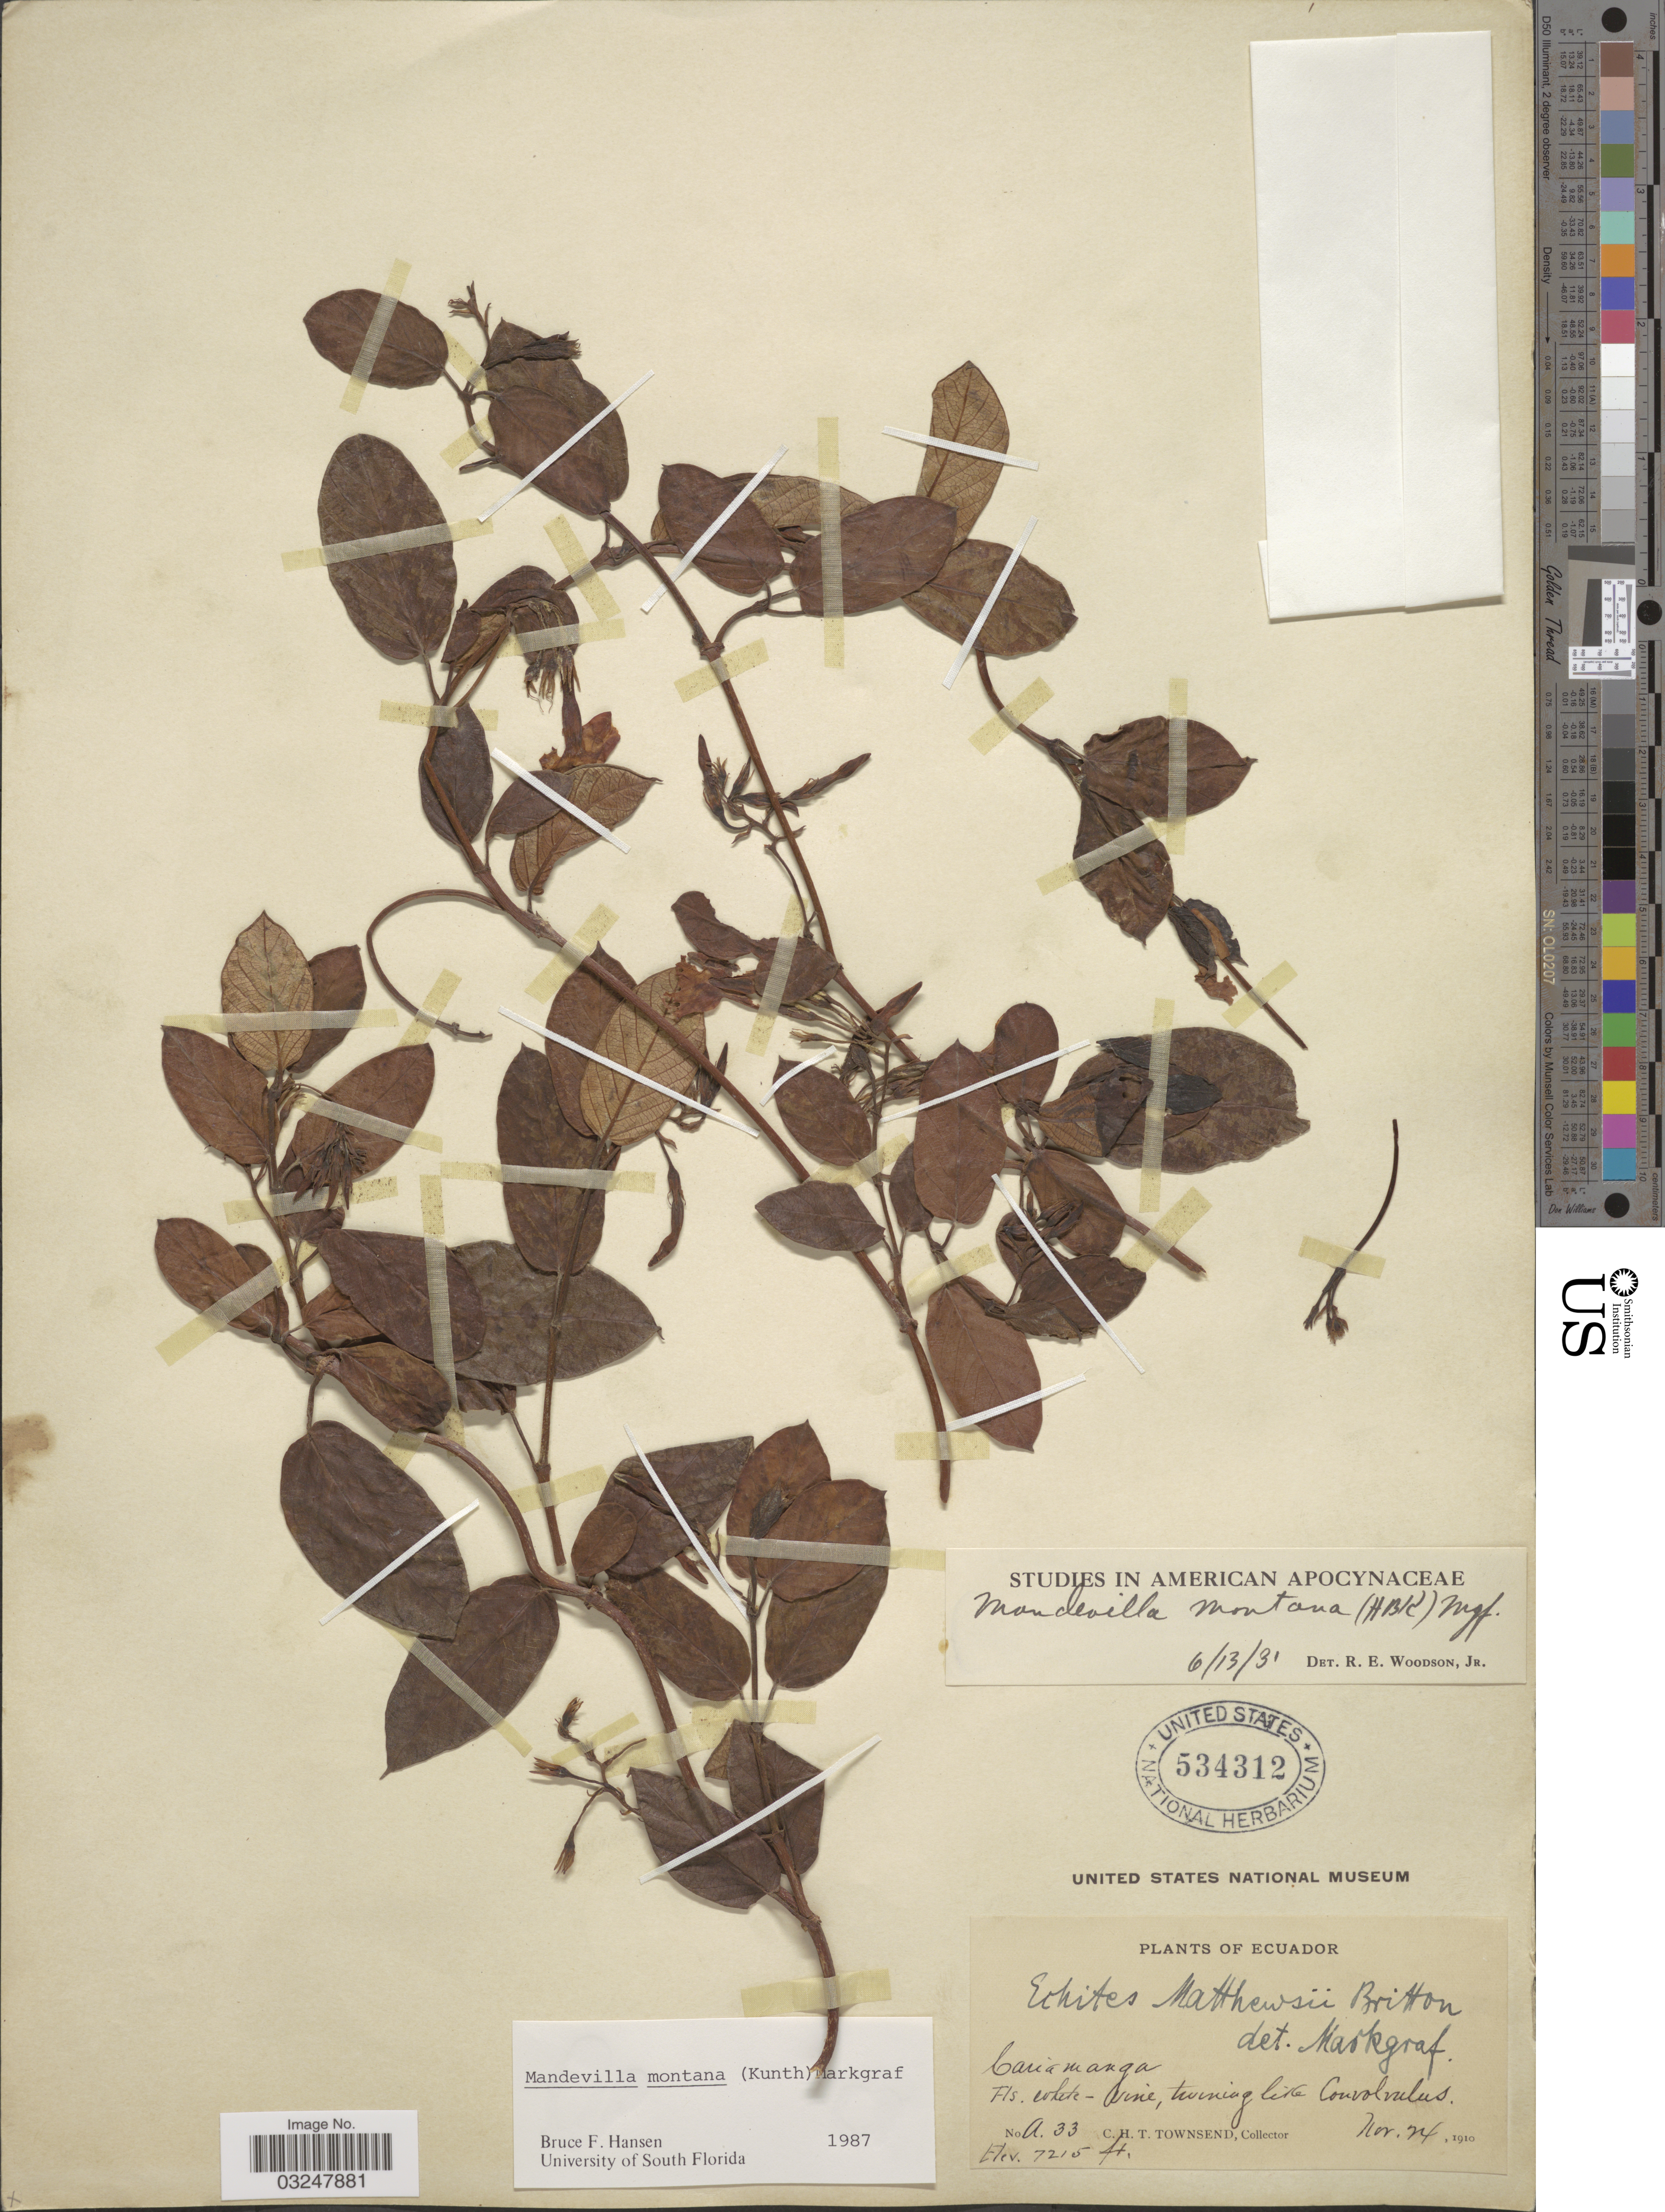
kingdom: Plantae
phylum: Tracheophyta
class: Magnoliopsida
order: Gentianales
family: Apocynaceae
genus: Mandevilla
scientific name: Mandevilla montana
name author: (Kunth) Markgr.-Dann.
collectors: C. H. T. Townsend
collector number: A. 33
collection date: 1910-11-24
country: Venezuela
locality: Cariamanga, twining like Convolvulus.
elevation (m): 2199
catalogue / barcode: US 534312